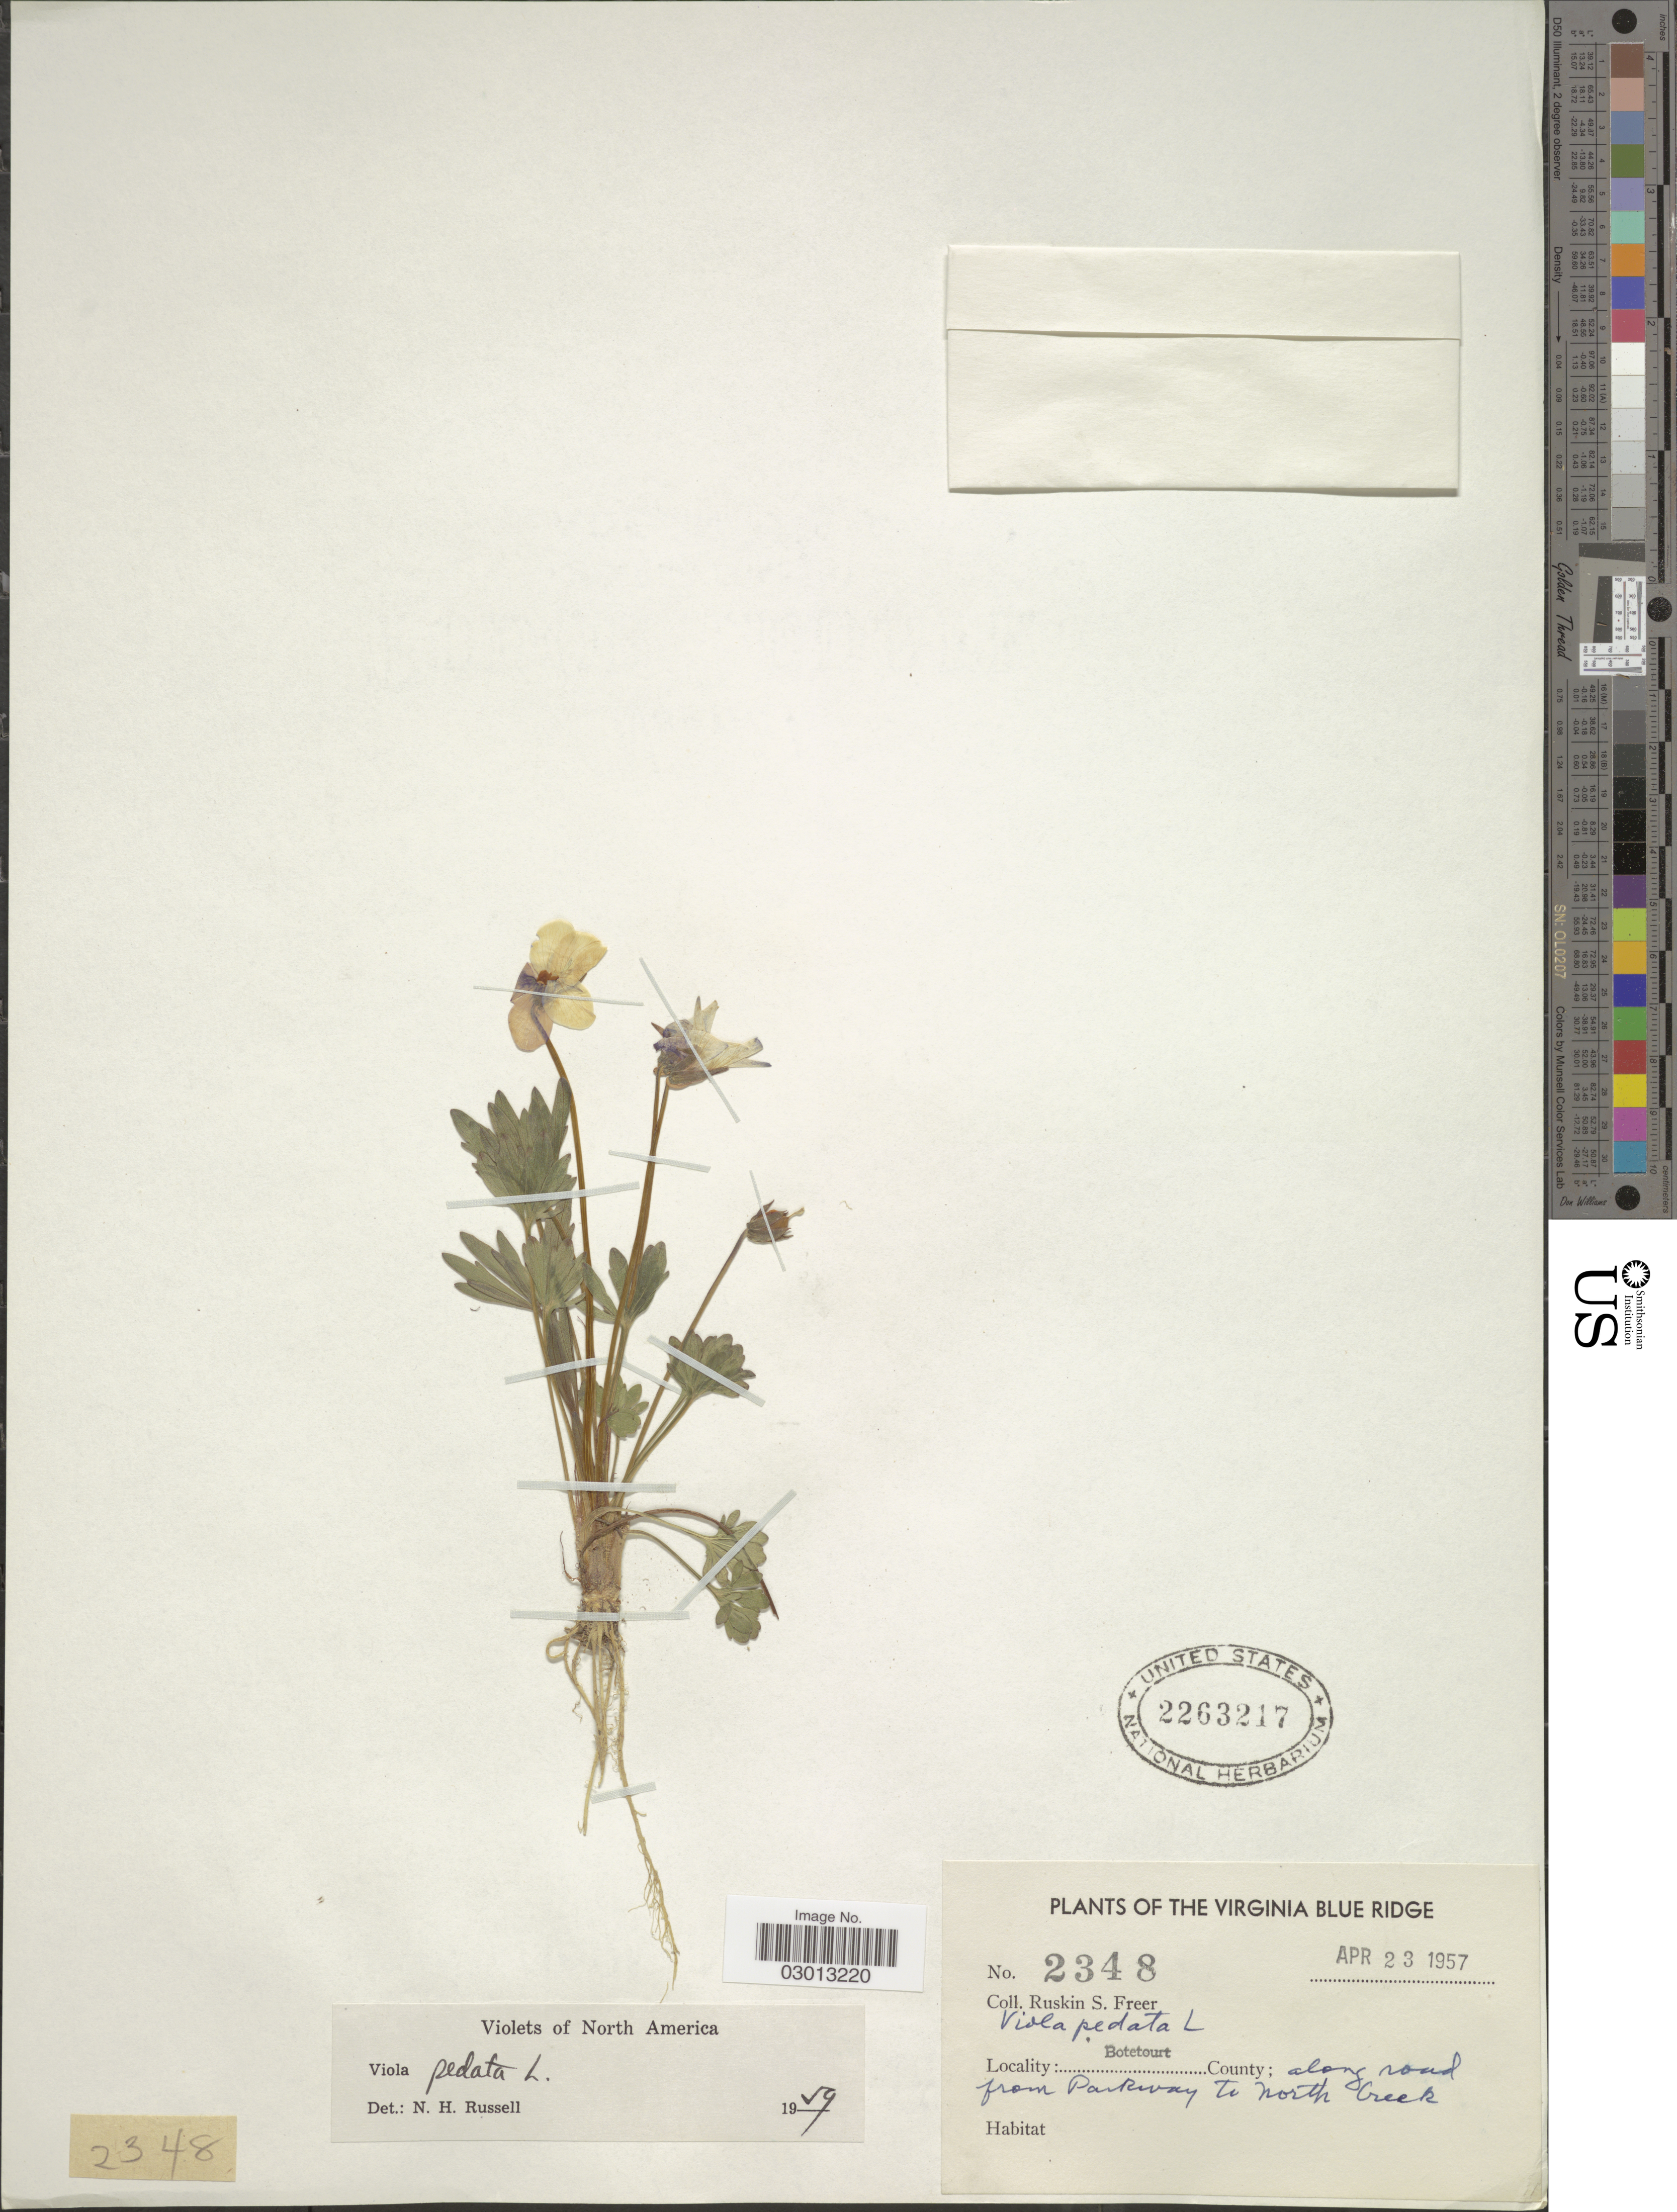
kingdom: Plantae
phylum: Tracheophyta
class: Magnoliopsida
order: Malpighiales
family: Violaceae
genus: Viola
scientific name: Viola pedata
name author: L.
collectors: R. Freer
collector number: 2348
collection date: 1957-04-23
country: United States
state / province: Virginia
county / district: Botetourt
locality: Virginia Blue Ridge. Botetourt County; along road from Parkway to North Creek.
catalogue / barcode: US 2263217